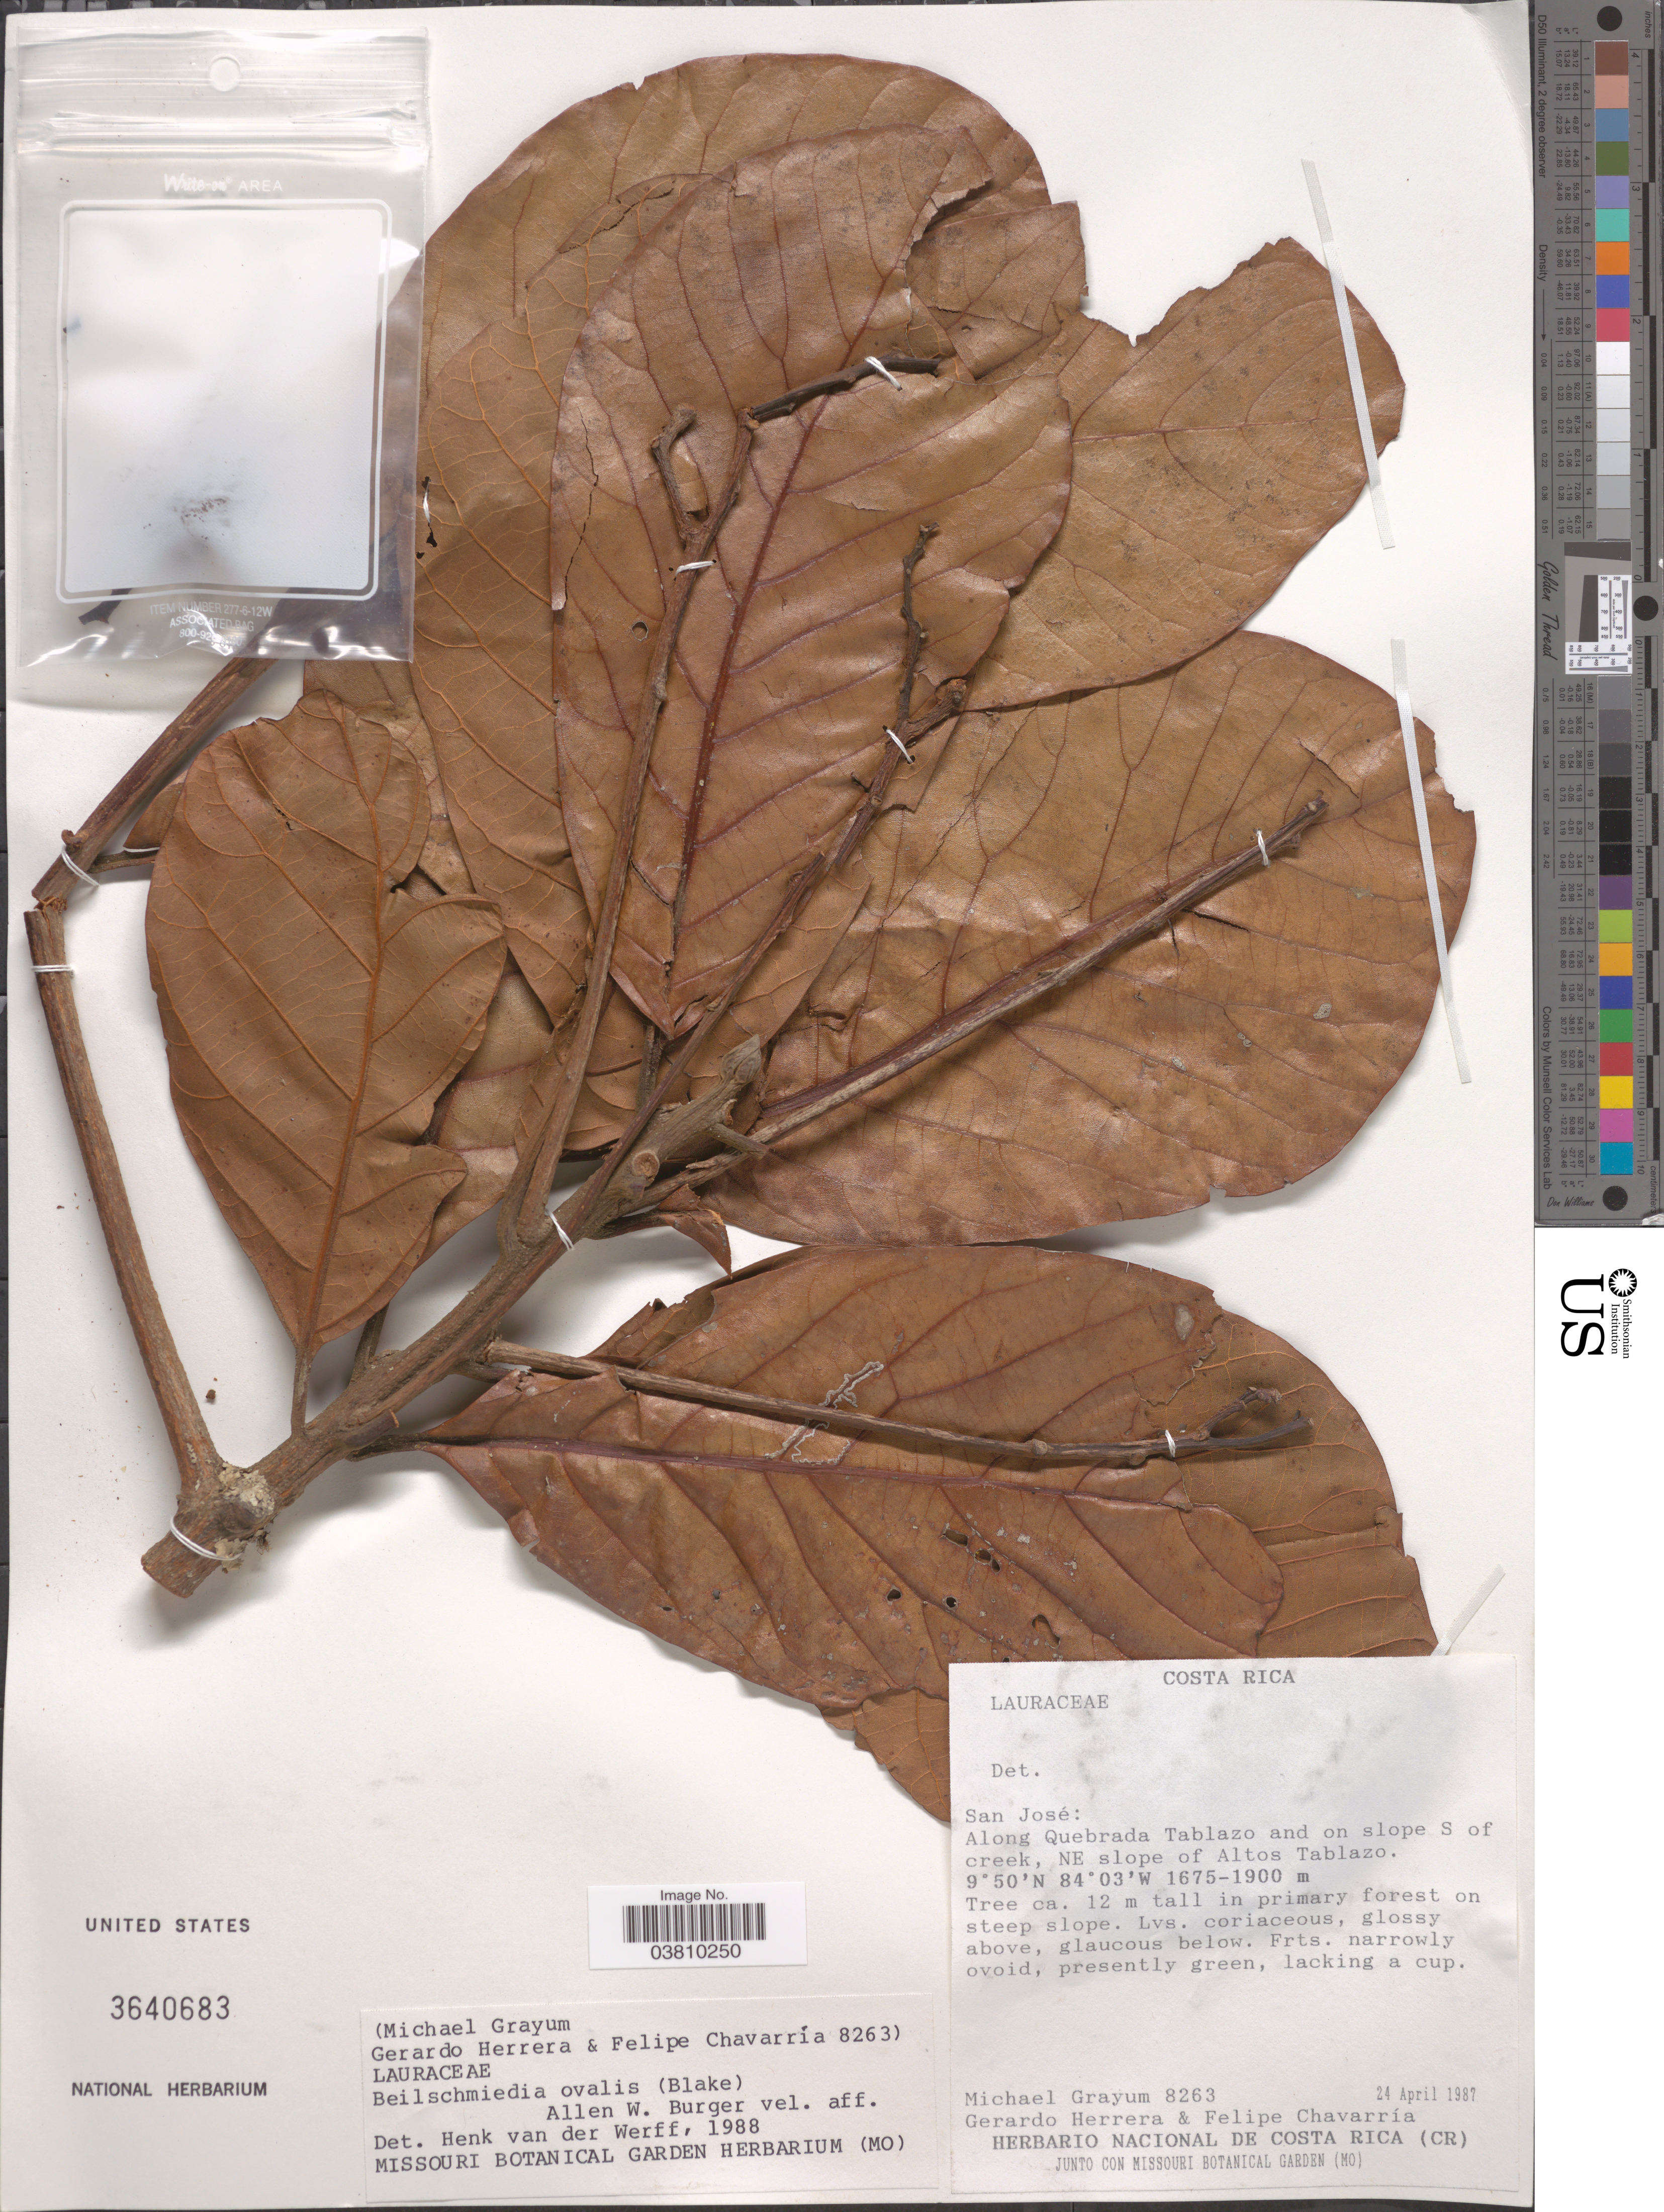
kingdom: Plantae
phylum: Tracheophyta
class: Magnoliopsida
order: Laurales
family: Lauraceae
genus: Beilschmiedia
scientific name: Beilschmiedia ovalis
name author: (S.F. Blake) C.K. Allen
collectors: M. H. Grayum, G. Herrera & F. Chavarria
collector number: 8263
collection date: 1987-04-24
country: Costa Rica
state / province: San José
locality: Along Quebrada Tablazo and on slope S of creek, NE slope of Altos Tablazo.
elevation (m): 1675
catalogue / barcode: US 3640683